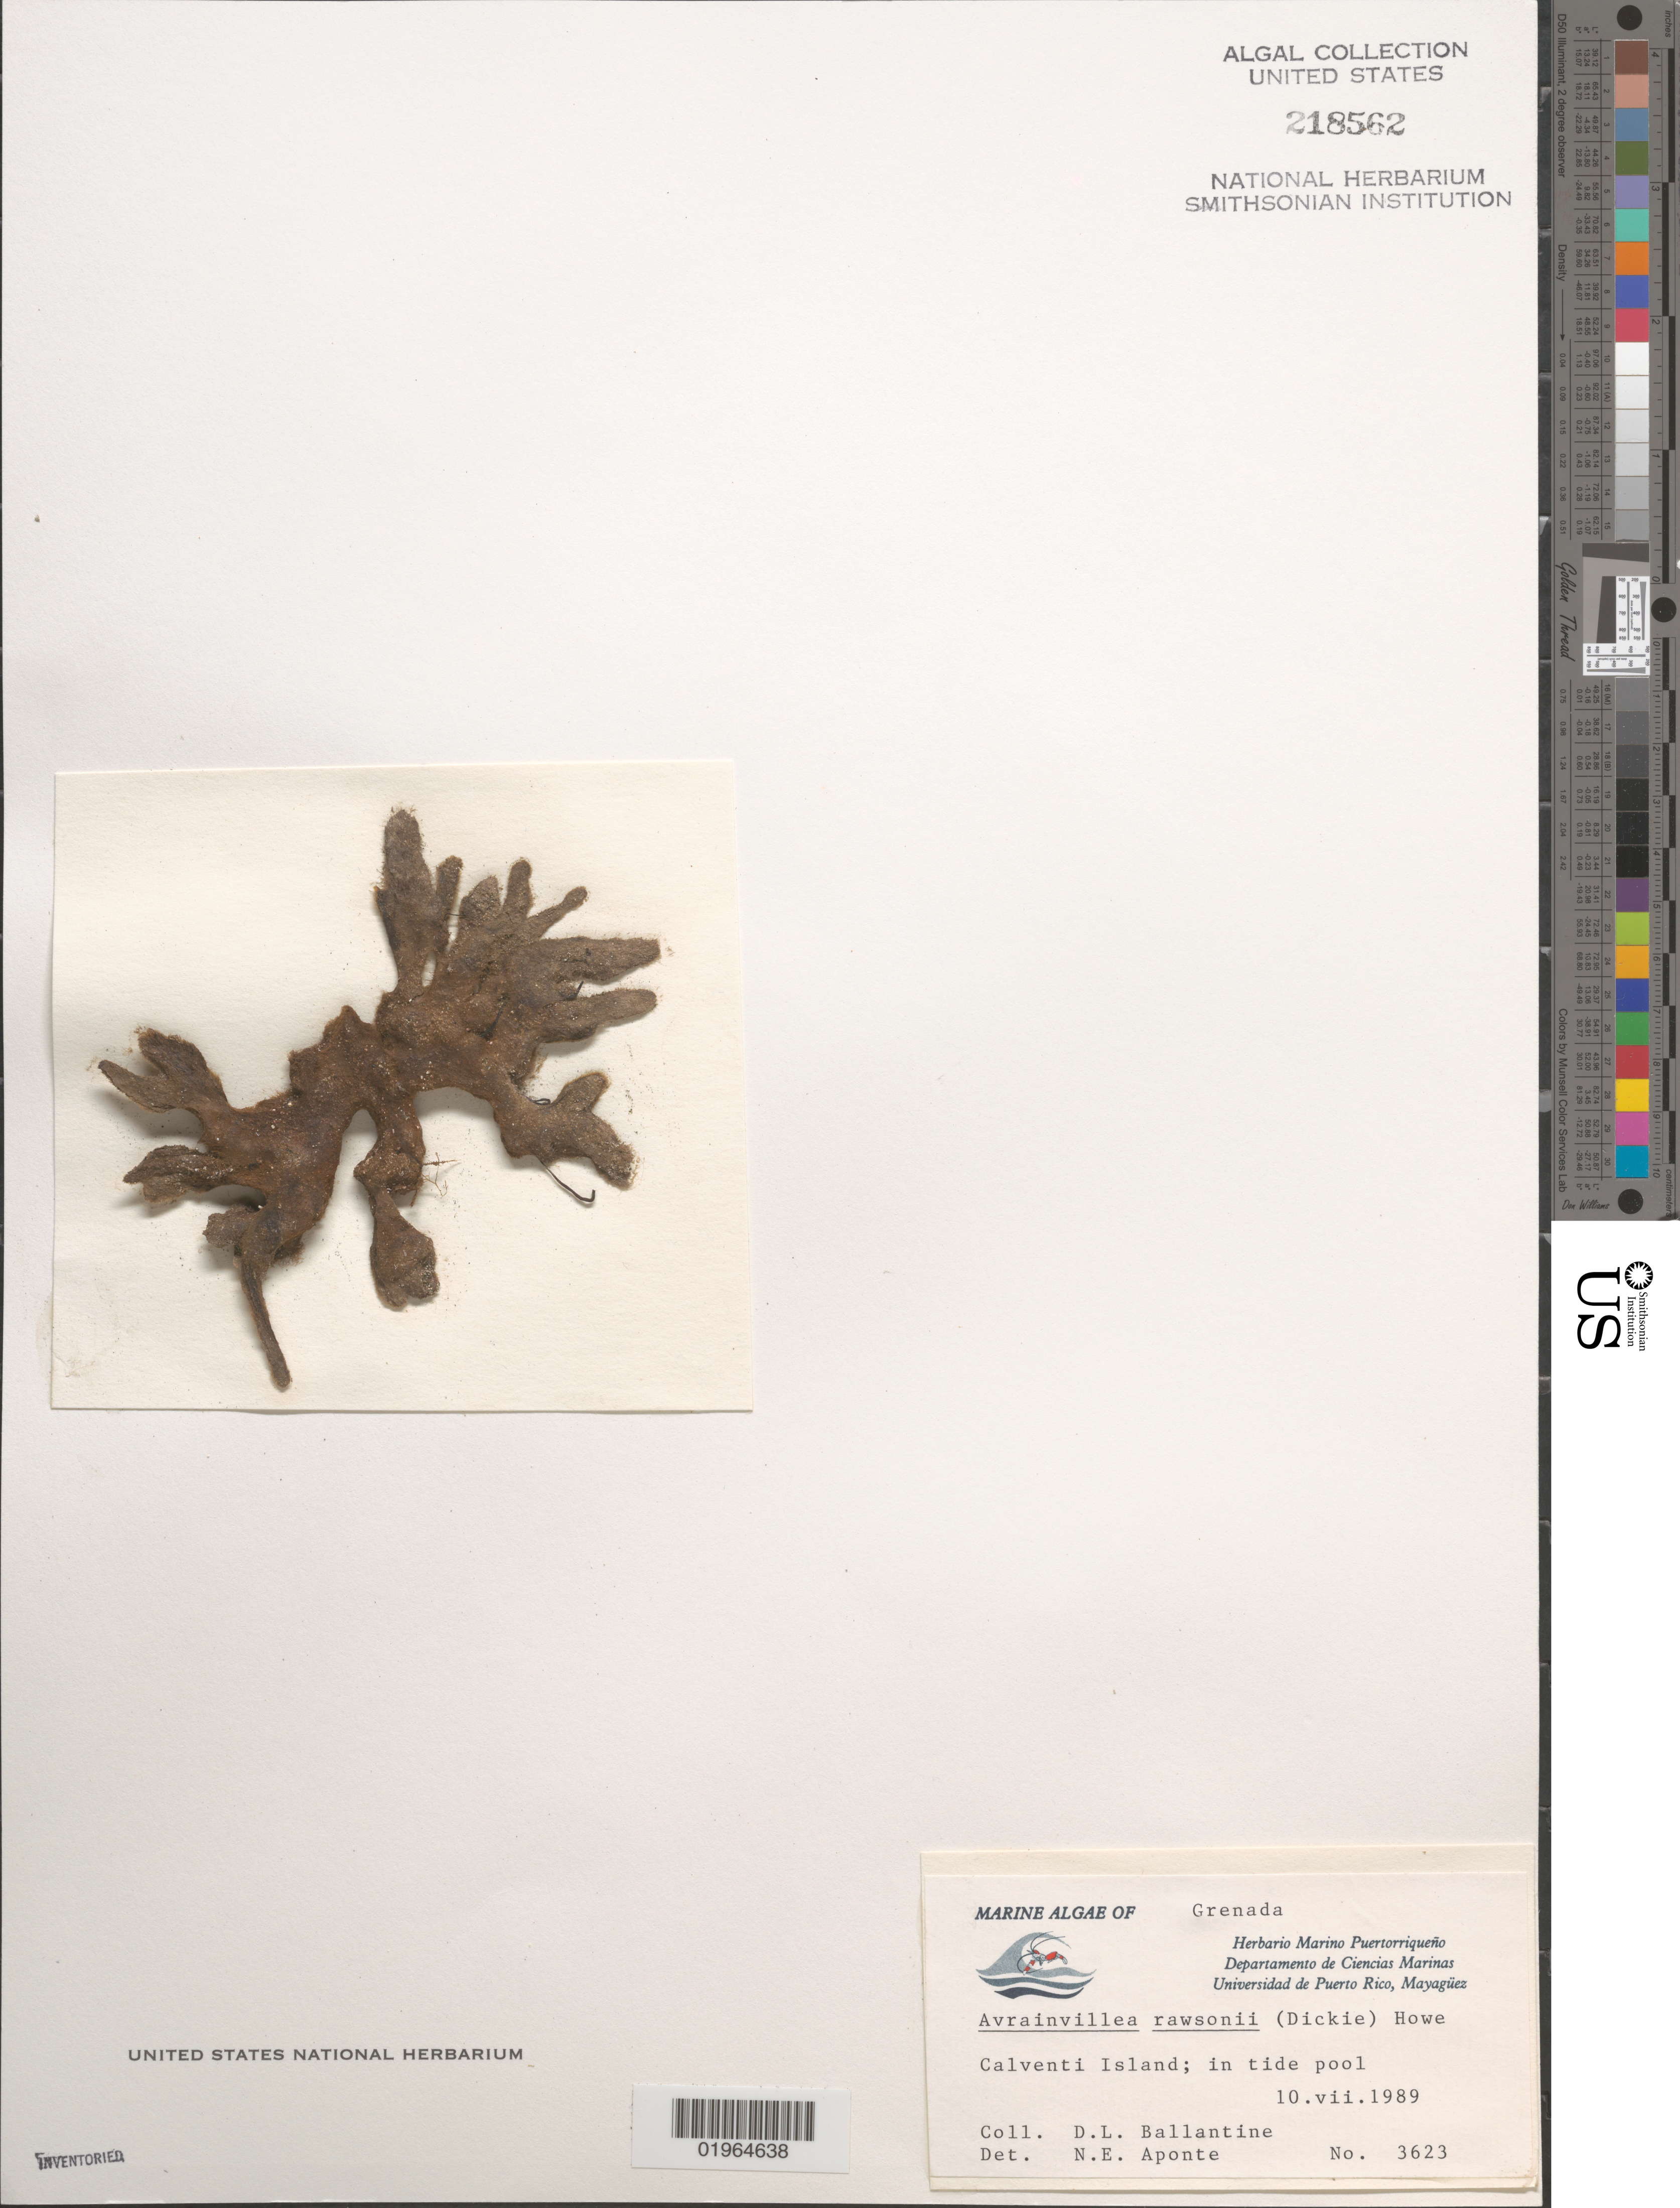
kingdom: Plantae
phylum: Chlorophyta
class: Ulvophyceae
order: Bryopsidales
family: Dichotomosiphonaceae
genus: Avrainvillea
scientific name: Avrainvillea rawsonii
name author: (Dickie) M. Howe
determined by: Aponte, N. E.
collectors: D.L. Ballantine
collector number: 3623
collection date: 1989-07-10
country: Grenada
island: Calventi Island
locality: In tide pool.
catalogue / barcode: US 218562